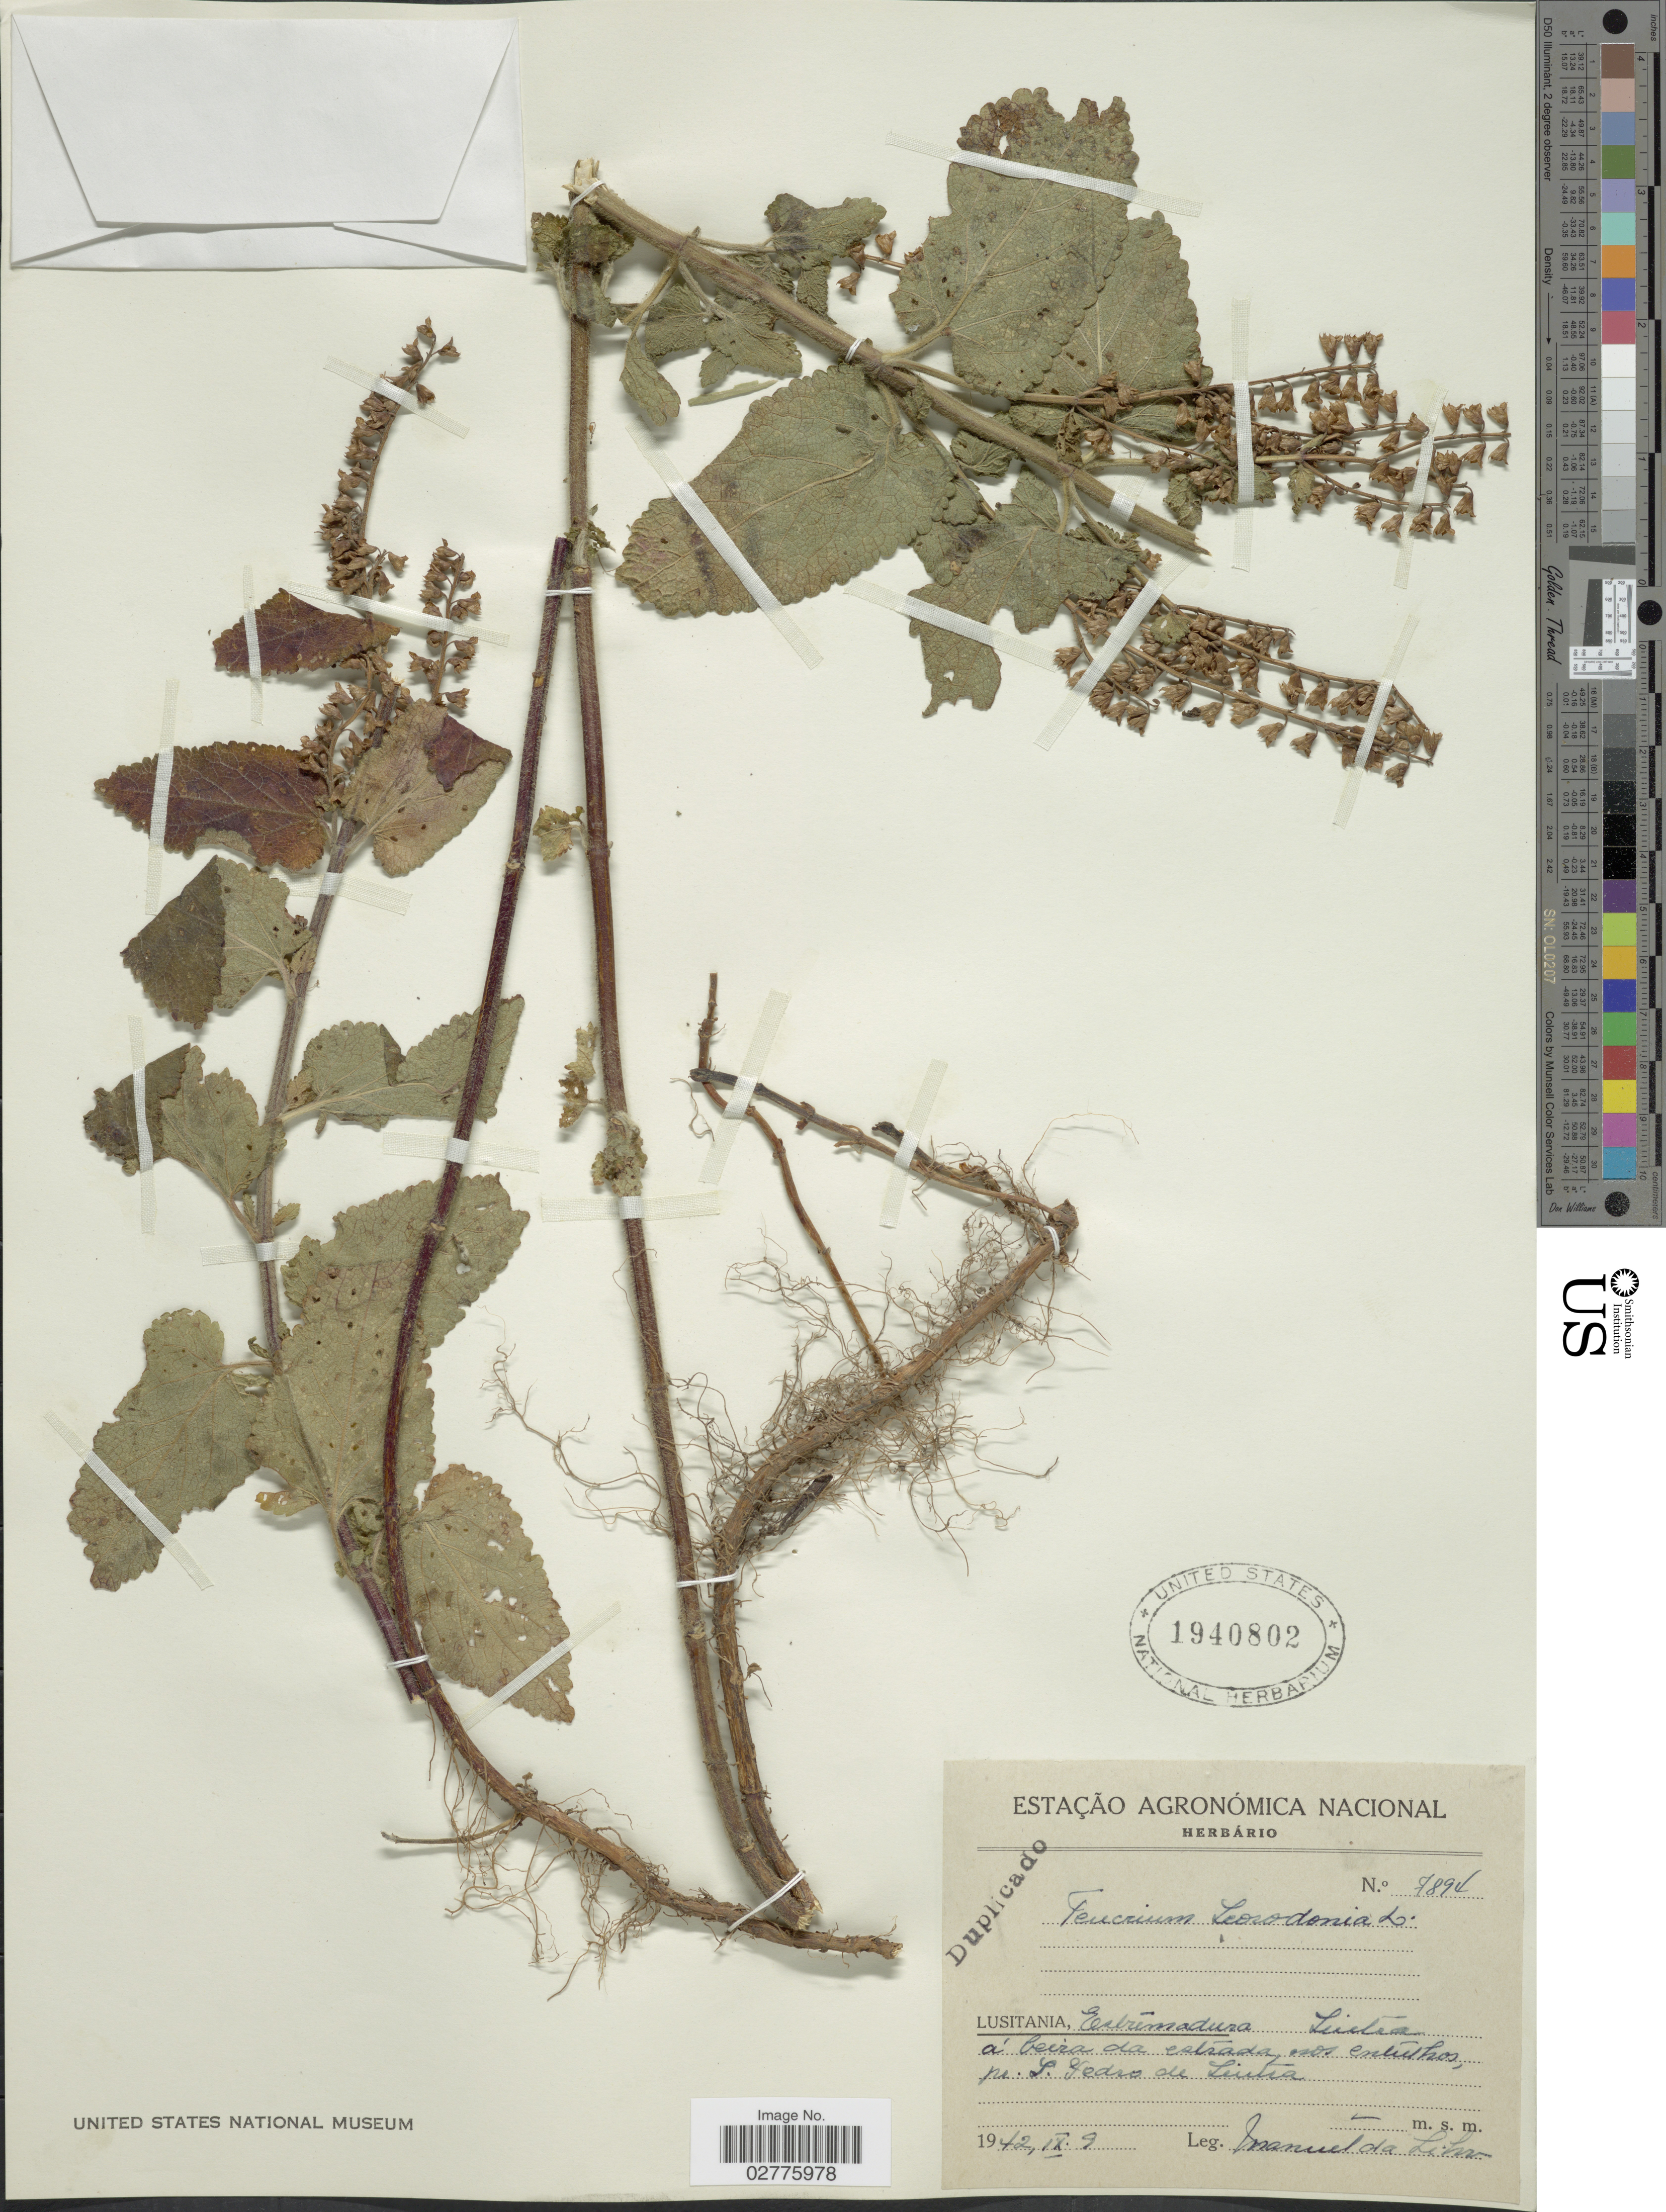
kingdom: Plantae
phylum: Tracheophyta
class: Magnoliopsida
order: Lamiales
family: Lamiaceae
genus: Teucrium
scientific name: Teucrium scorodonia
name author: L.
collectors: M. Da Silva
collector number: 7894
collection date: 1942-09-09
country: Portugal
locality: Lusitania, Estrémadura, Sintra á beira da estrada nos entushos [interpreted] pr. S. Pedro de Sintra [interpreted]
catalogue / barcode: US 1940802